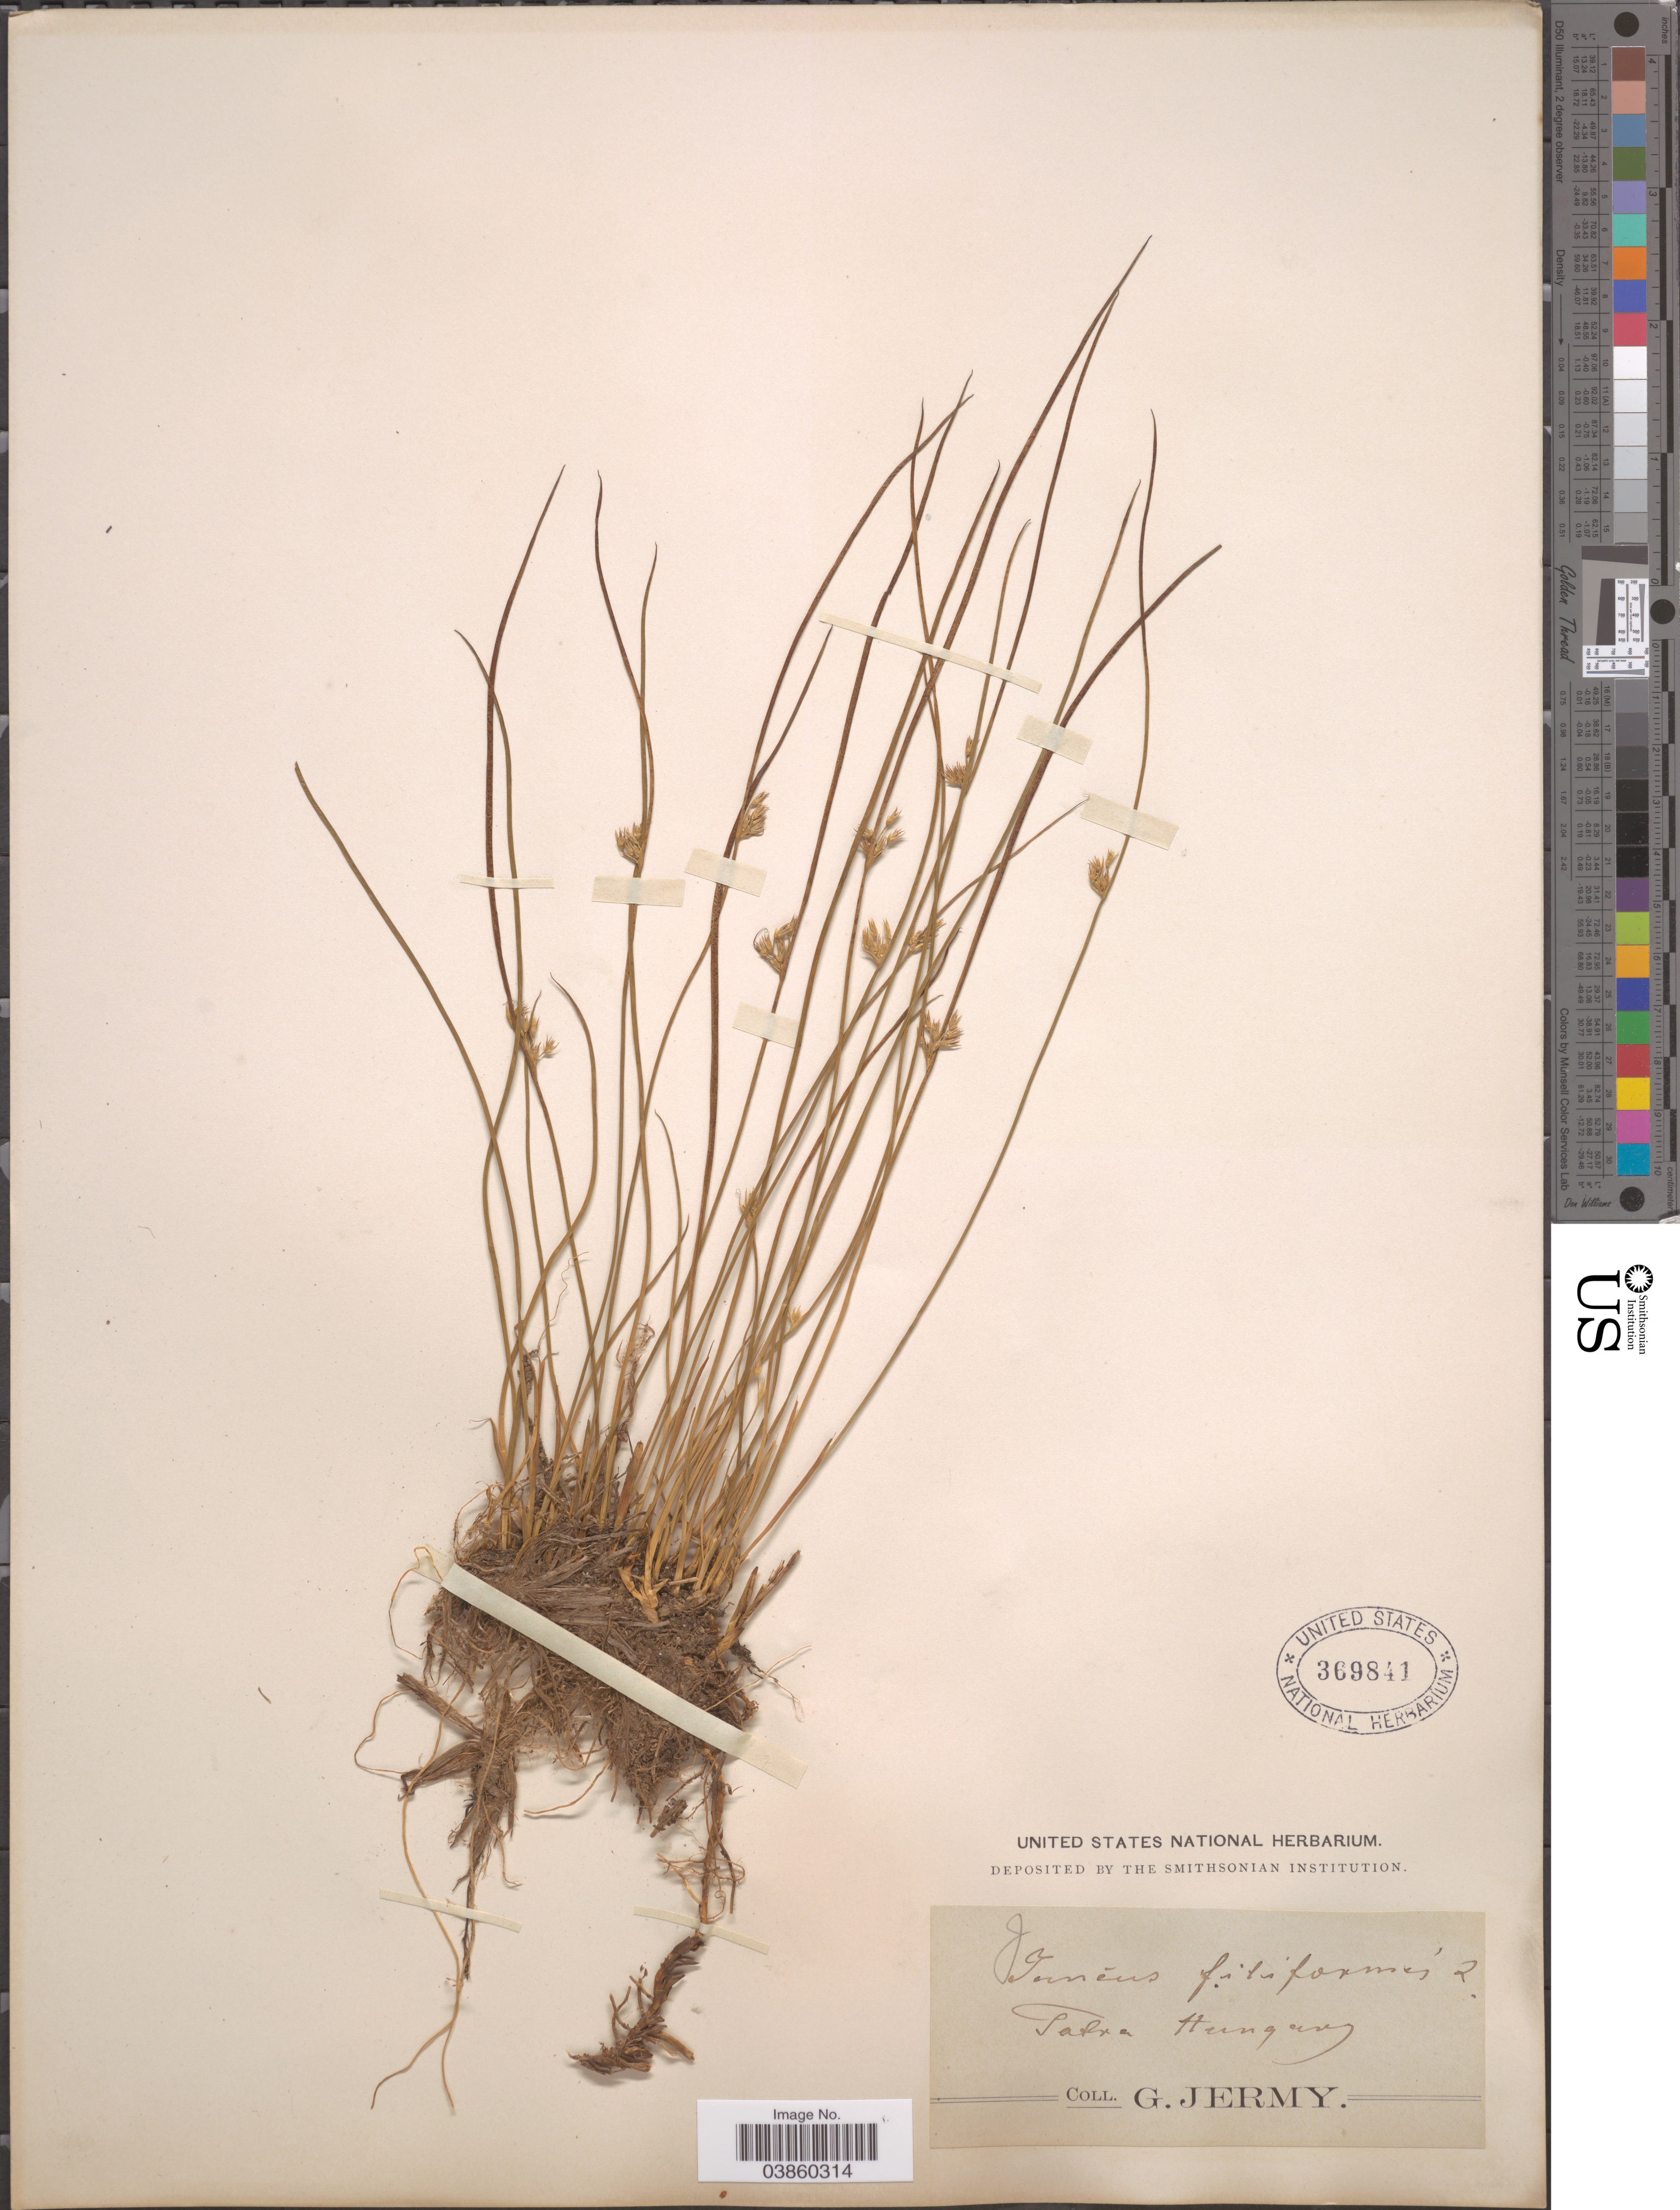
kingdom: Plantae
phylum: Tracheophyta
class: Liliopsida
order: Poales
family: Juncaceae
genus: Juncus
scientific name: Juncus filiformis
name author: L.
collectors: G. Jermy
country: Hungary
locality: Tatra.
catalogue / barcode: US 369841